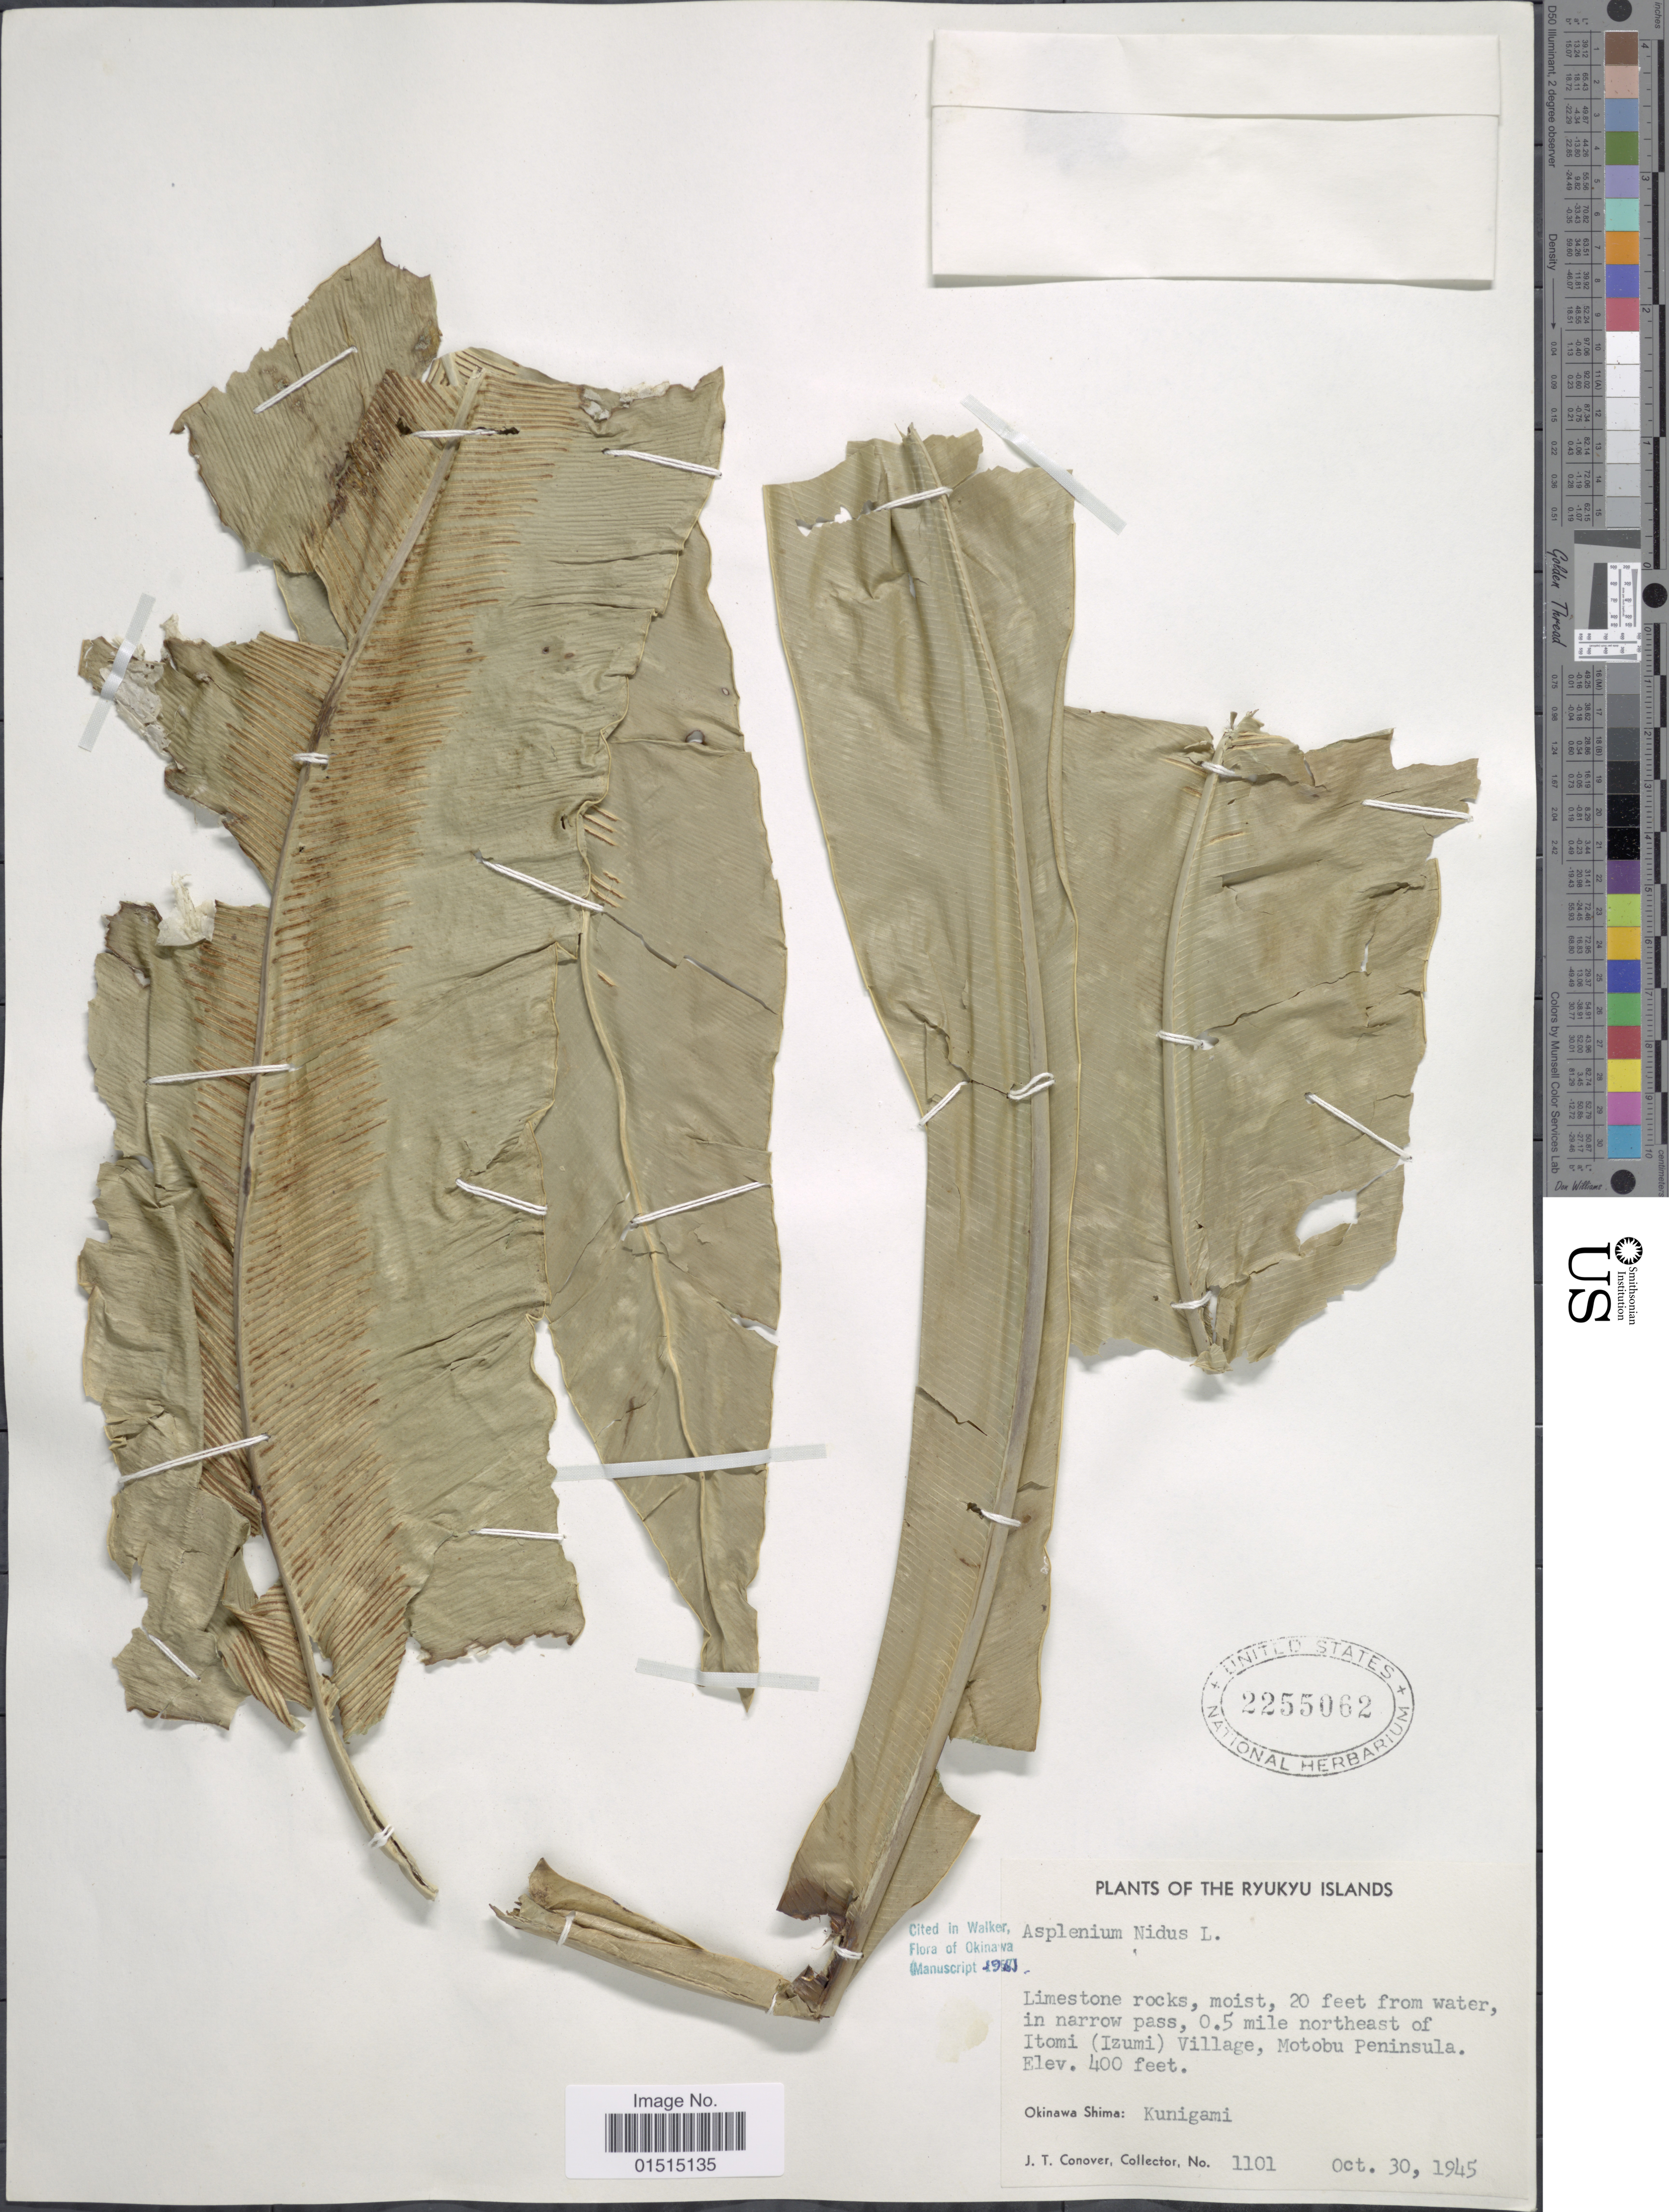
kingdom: Plantae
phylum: Tracheophyta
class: Polypodiopsida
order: Polypodiales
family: Aspleniaceae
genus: Asplenium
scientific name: Asplenium nidus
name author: L.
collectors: J. T. Conover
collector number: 1101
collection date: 1945-10-30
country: Japan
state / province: Okinawa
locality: Ryukyu Islands, Limestone rocls, moist, 20 feet from water, in narrow pass, 0.5 mile northeast of Itomi (Izumi) Village, Motobu Peninsula. Okinawa Shima: Kunigami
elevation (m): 122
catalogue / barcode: US 2255062